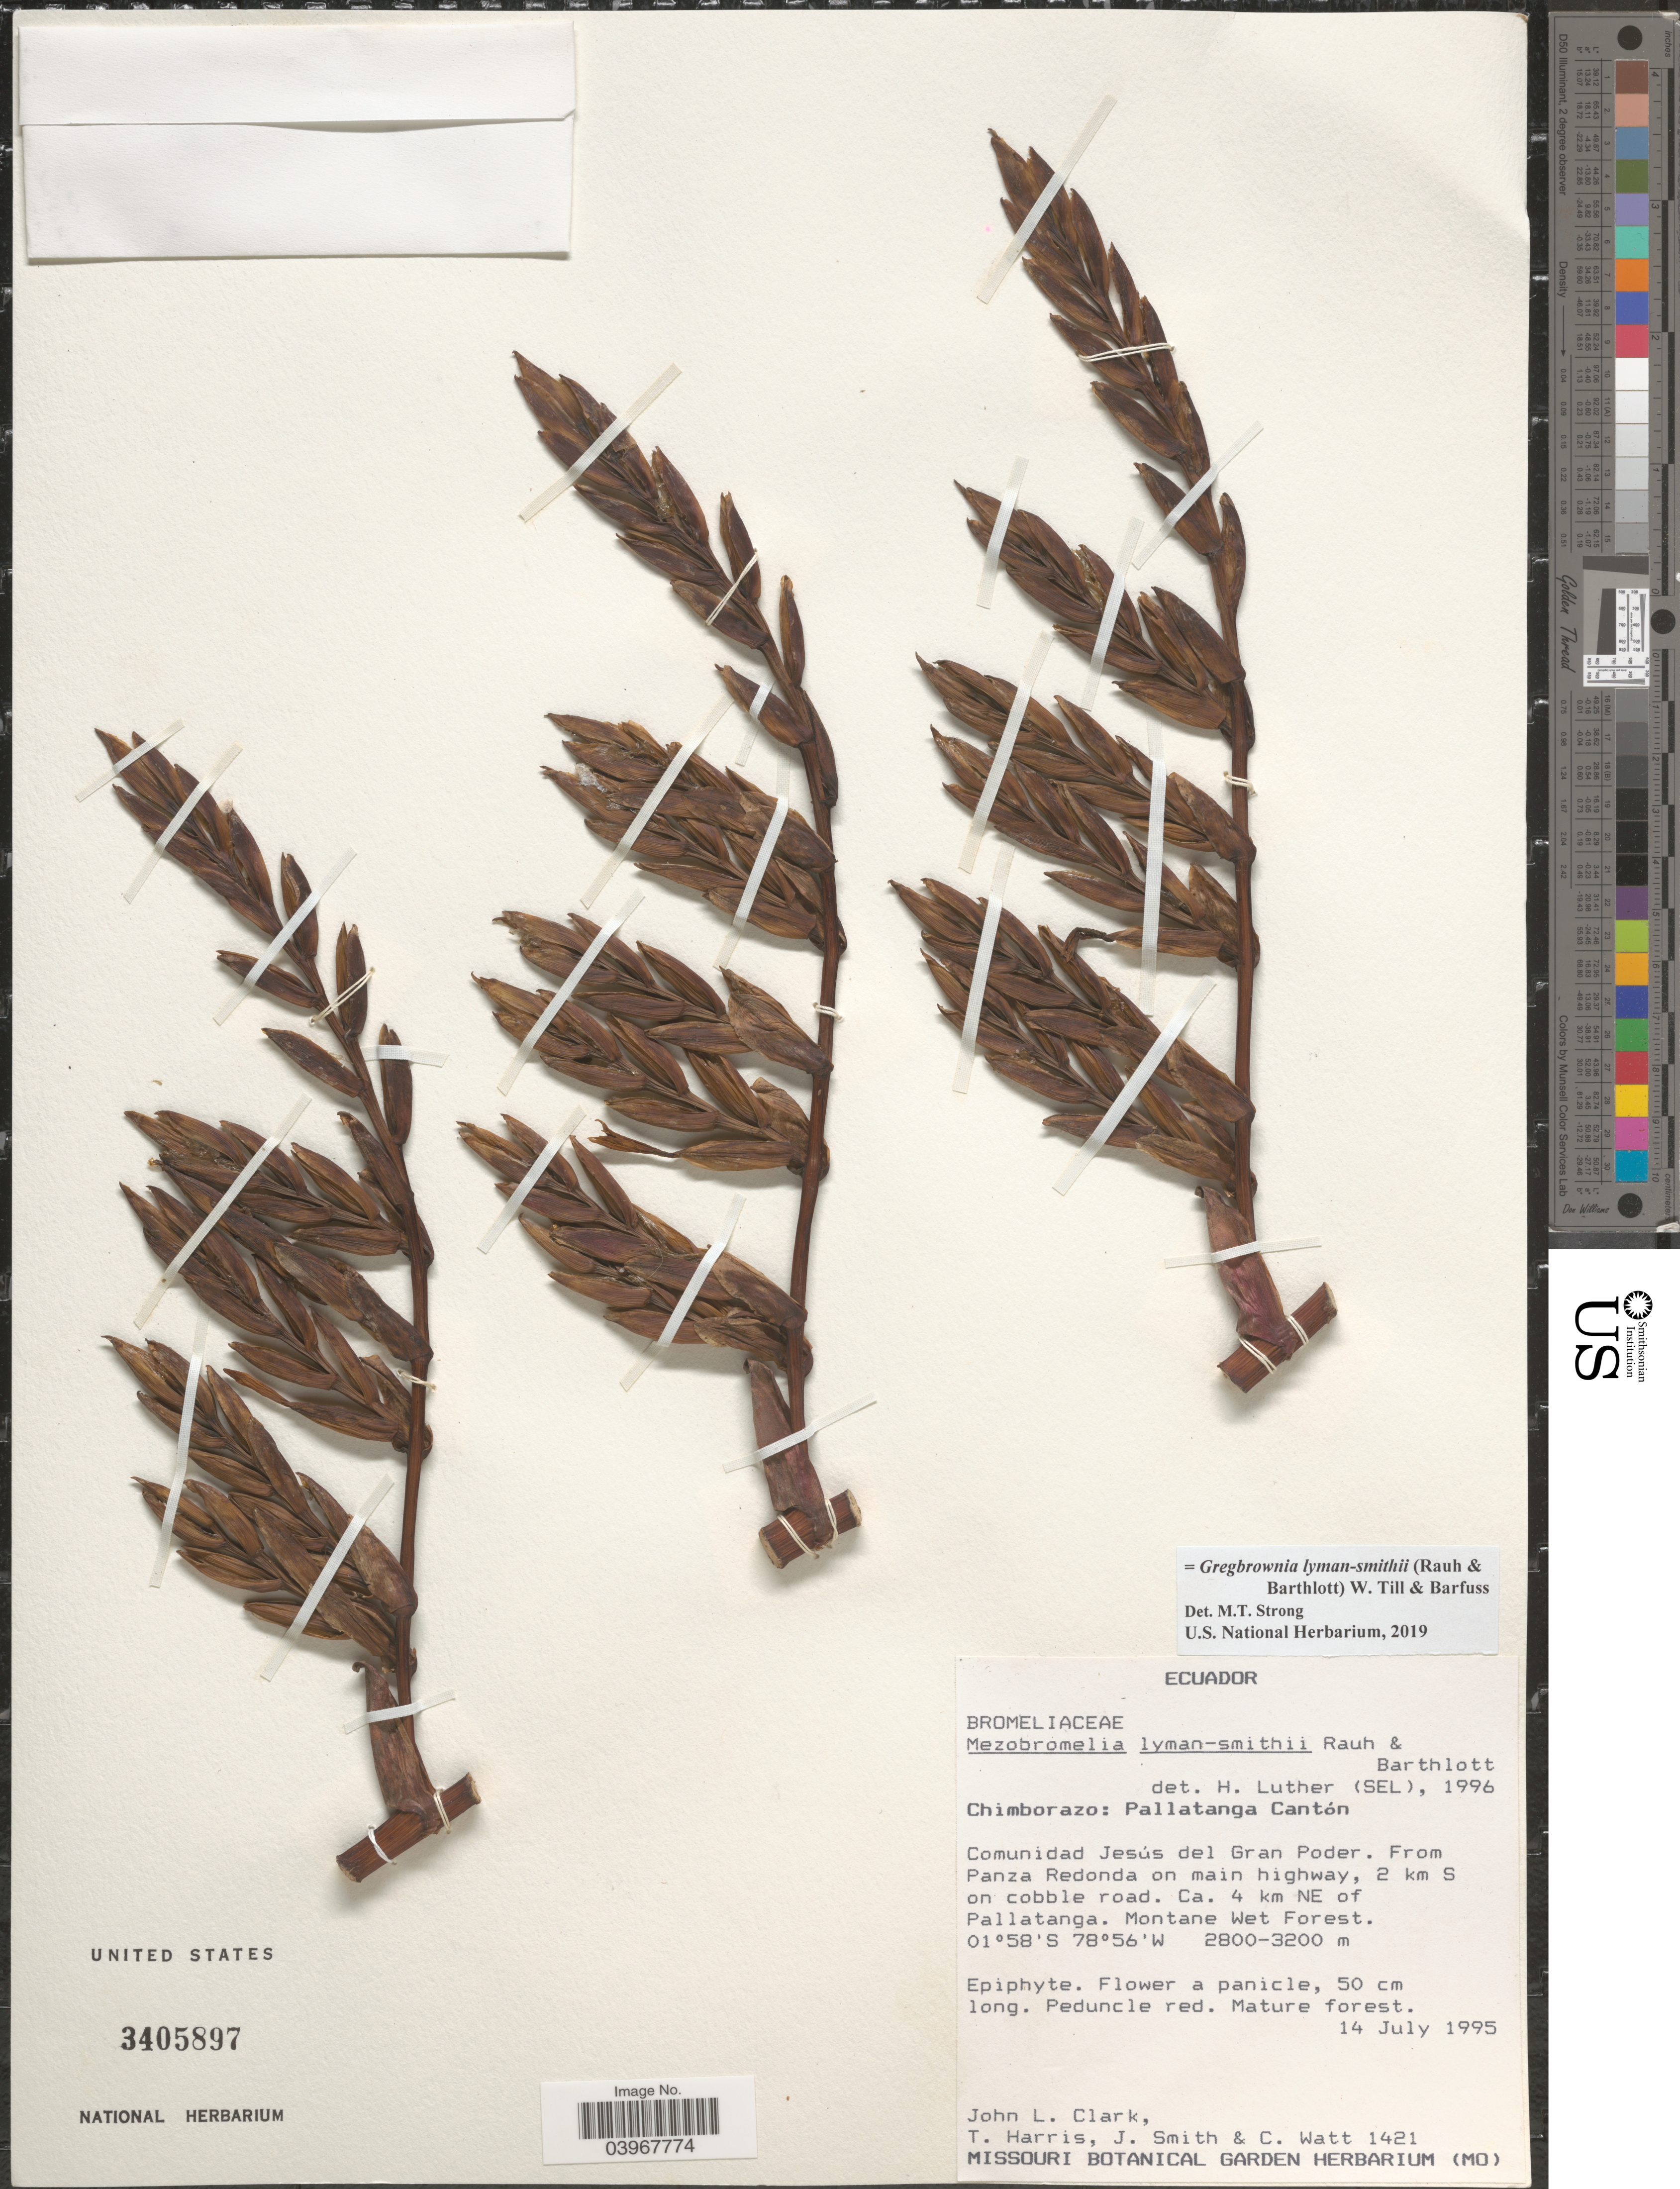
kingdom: Plantae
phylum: Tracheophyta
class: Liliopsida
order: Poales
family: Bromeliaceae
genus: Gregbrownia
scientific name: Gregbrownia lyman-smithii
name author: (Rauh & Barthlott) W. Till & Barfuss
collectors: J. L. Clark, T. Harris, J. Smith & C. Watt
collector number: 1421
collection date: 1995-07-14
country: Ecuador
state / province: Chimborazo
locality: Pallatanga Cantón. Comunidad Jesús del Gran Poder. From Panza Redonda on main highway, 2 km S on cobble road. Ca. 4 km NE of Pallatanga.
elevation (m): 2800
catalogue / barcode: US 3405897